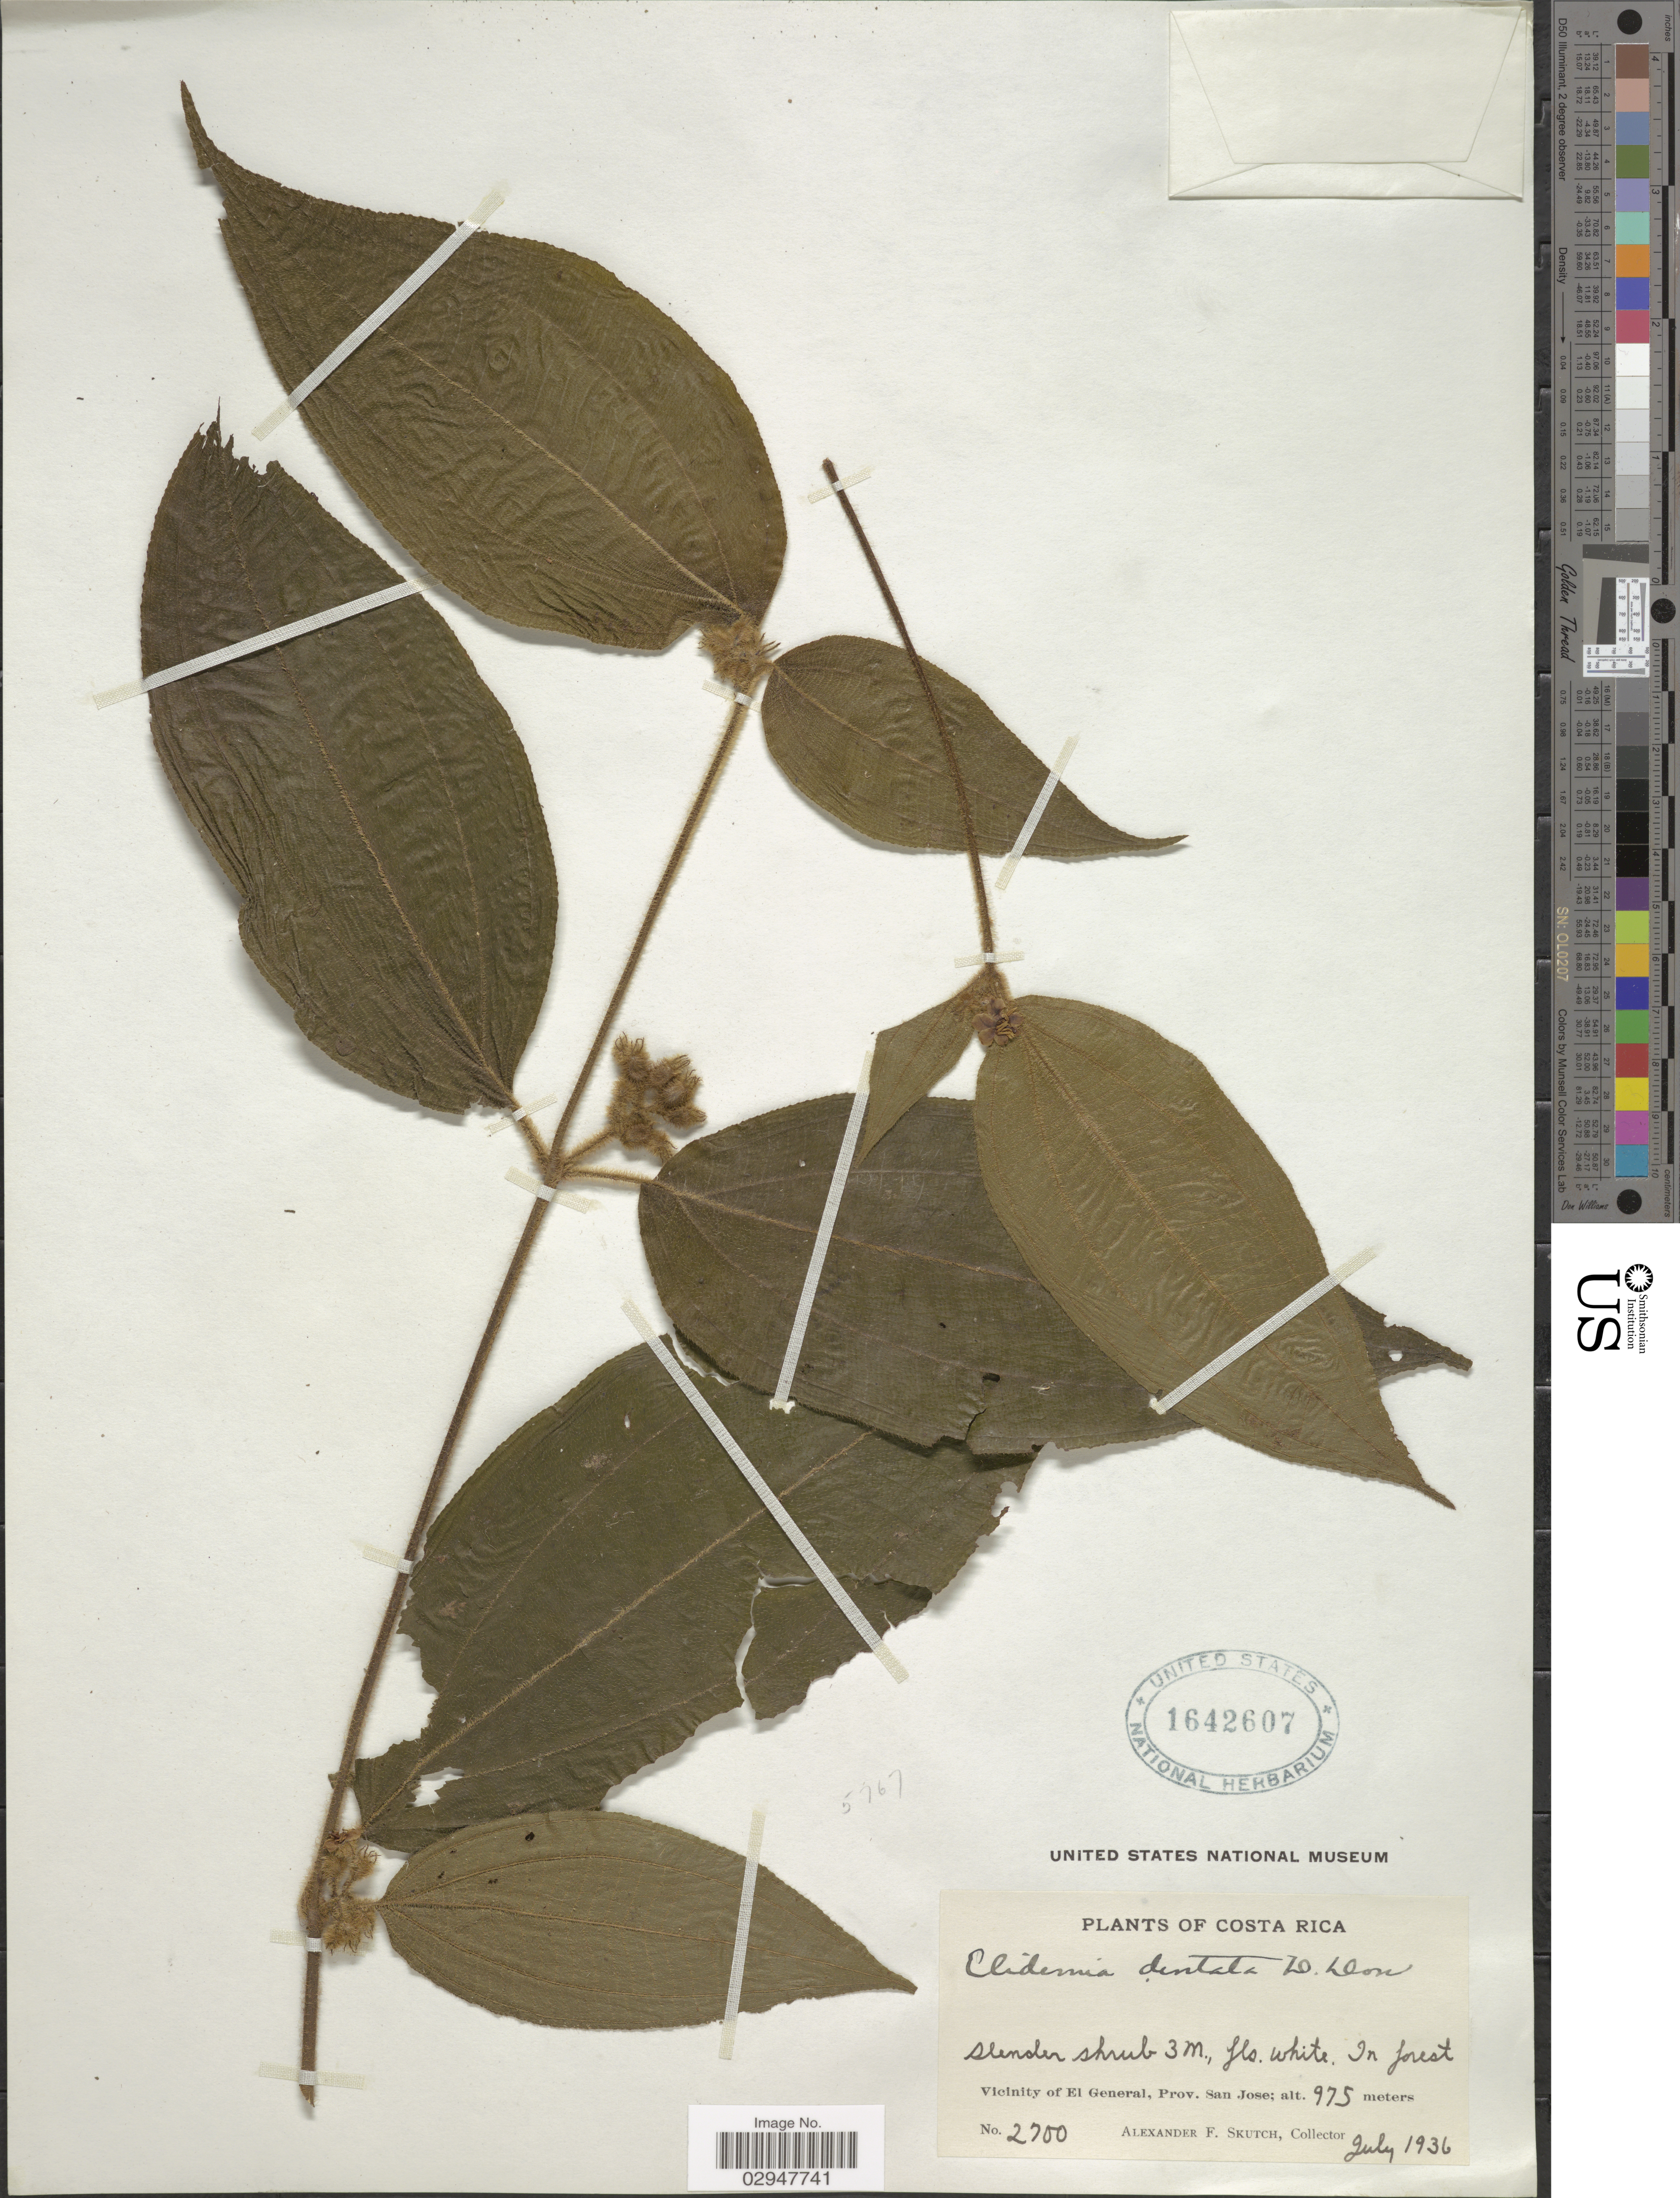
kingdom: Plantae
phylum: Tracheophyta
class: Magnoliopsida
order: Myrtales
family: Melastomataceae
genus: Clidemia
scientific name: Clidemia dentata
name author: D. Don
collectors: A. F. Skutch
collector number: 2700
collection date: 1936-07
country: Costa Rica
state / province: San José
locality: Vicinity of El General.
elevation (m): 975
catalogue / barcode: US 1642607